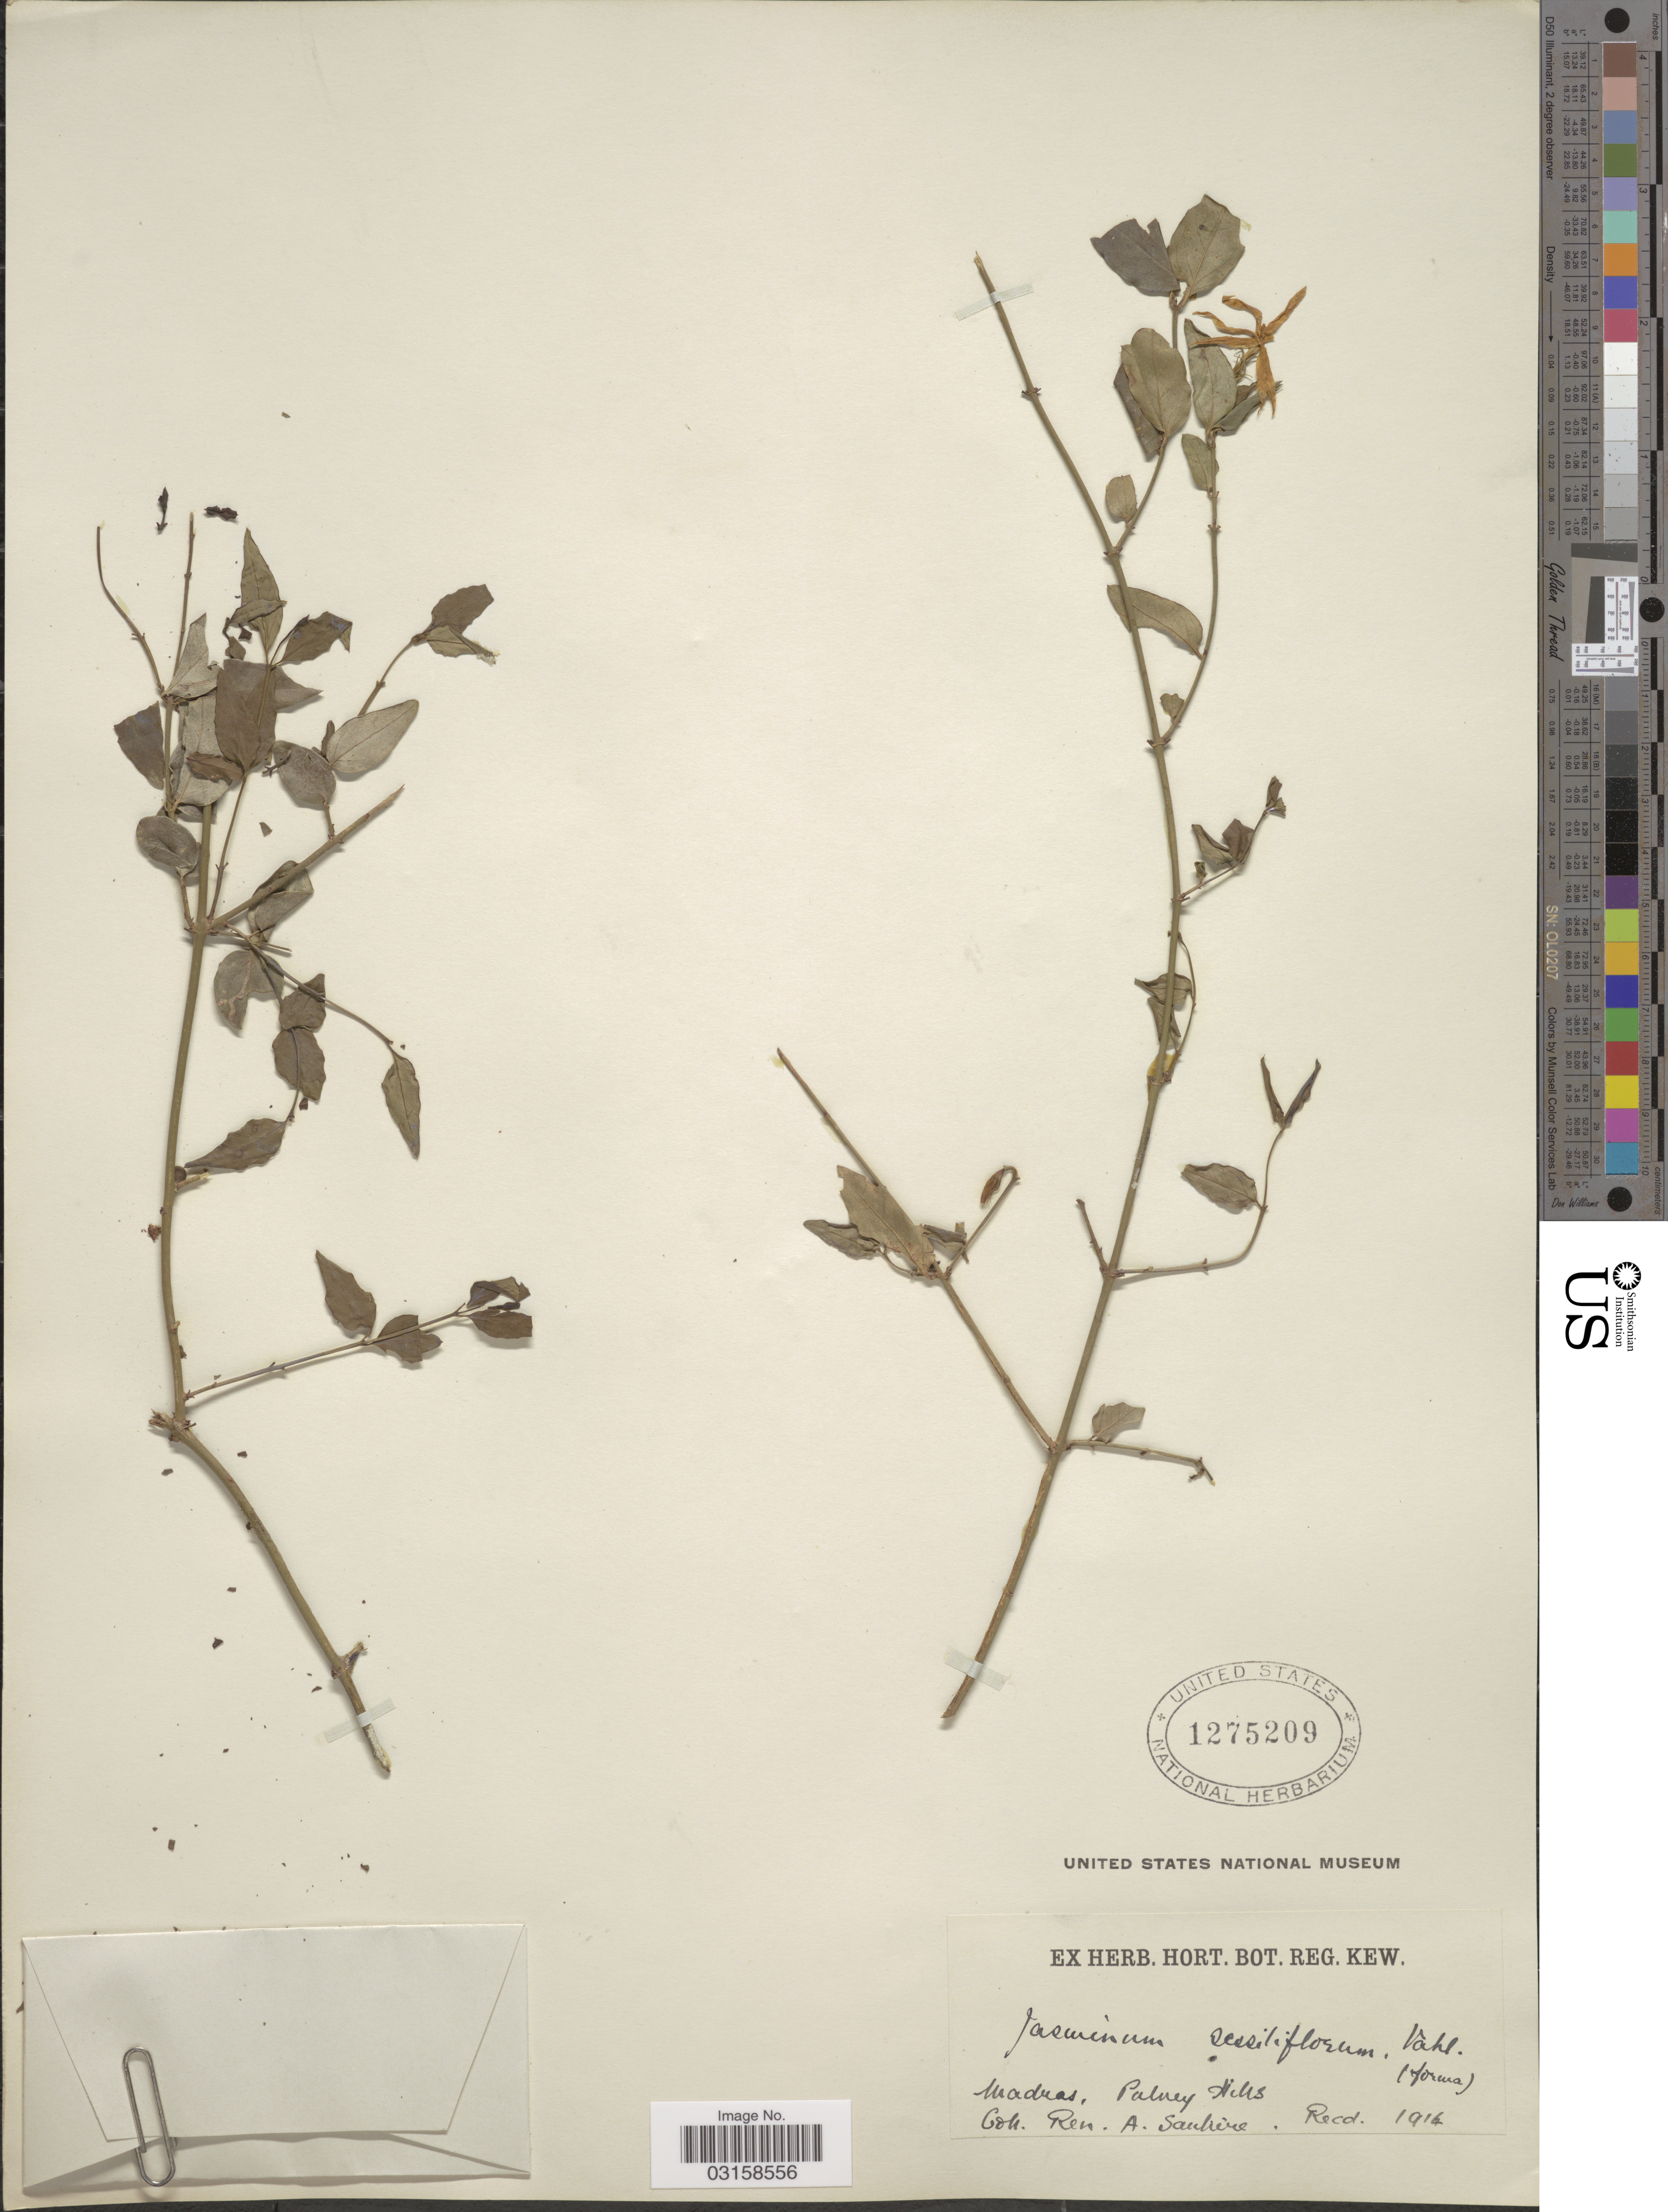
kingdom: Plantae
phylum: Tracheophyta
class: Magnoliopsida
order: Lamiales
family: Oleaceae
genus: Jasminum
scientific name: Jasminum sessiliflorum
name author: Vahl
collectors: A. Sauliere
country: India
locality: Madras, Palney Hills.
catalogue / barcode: US 1275209